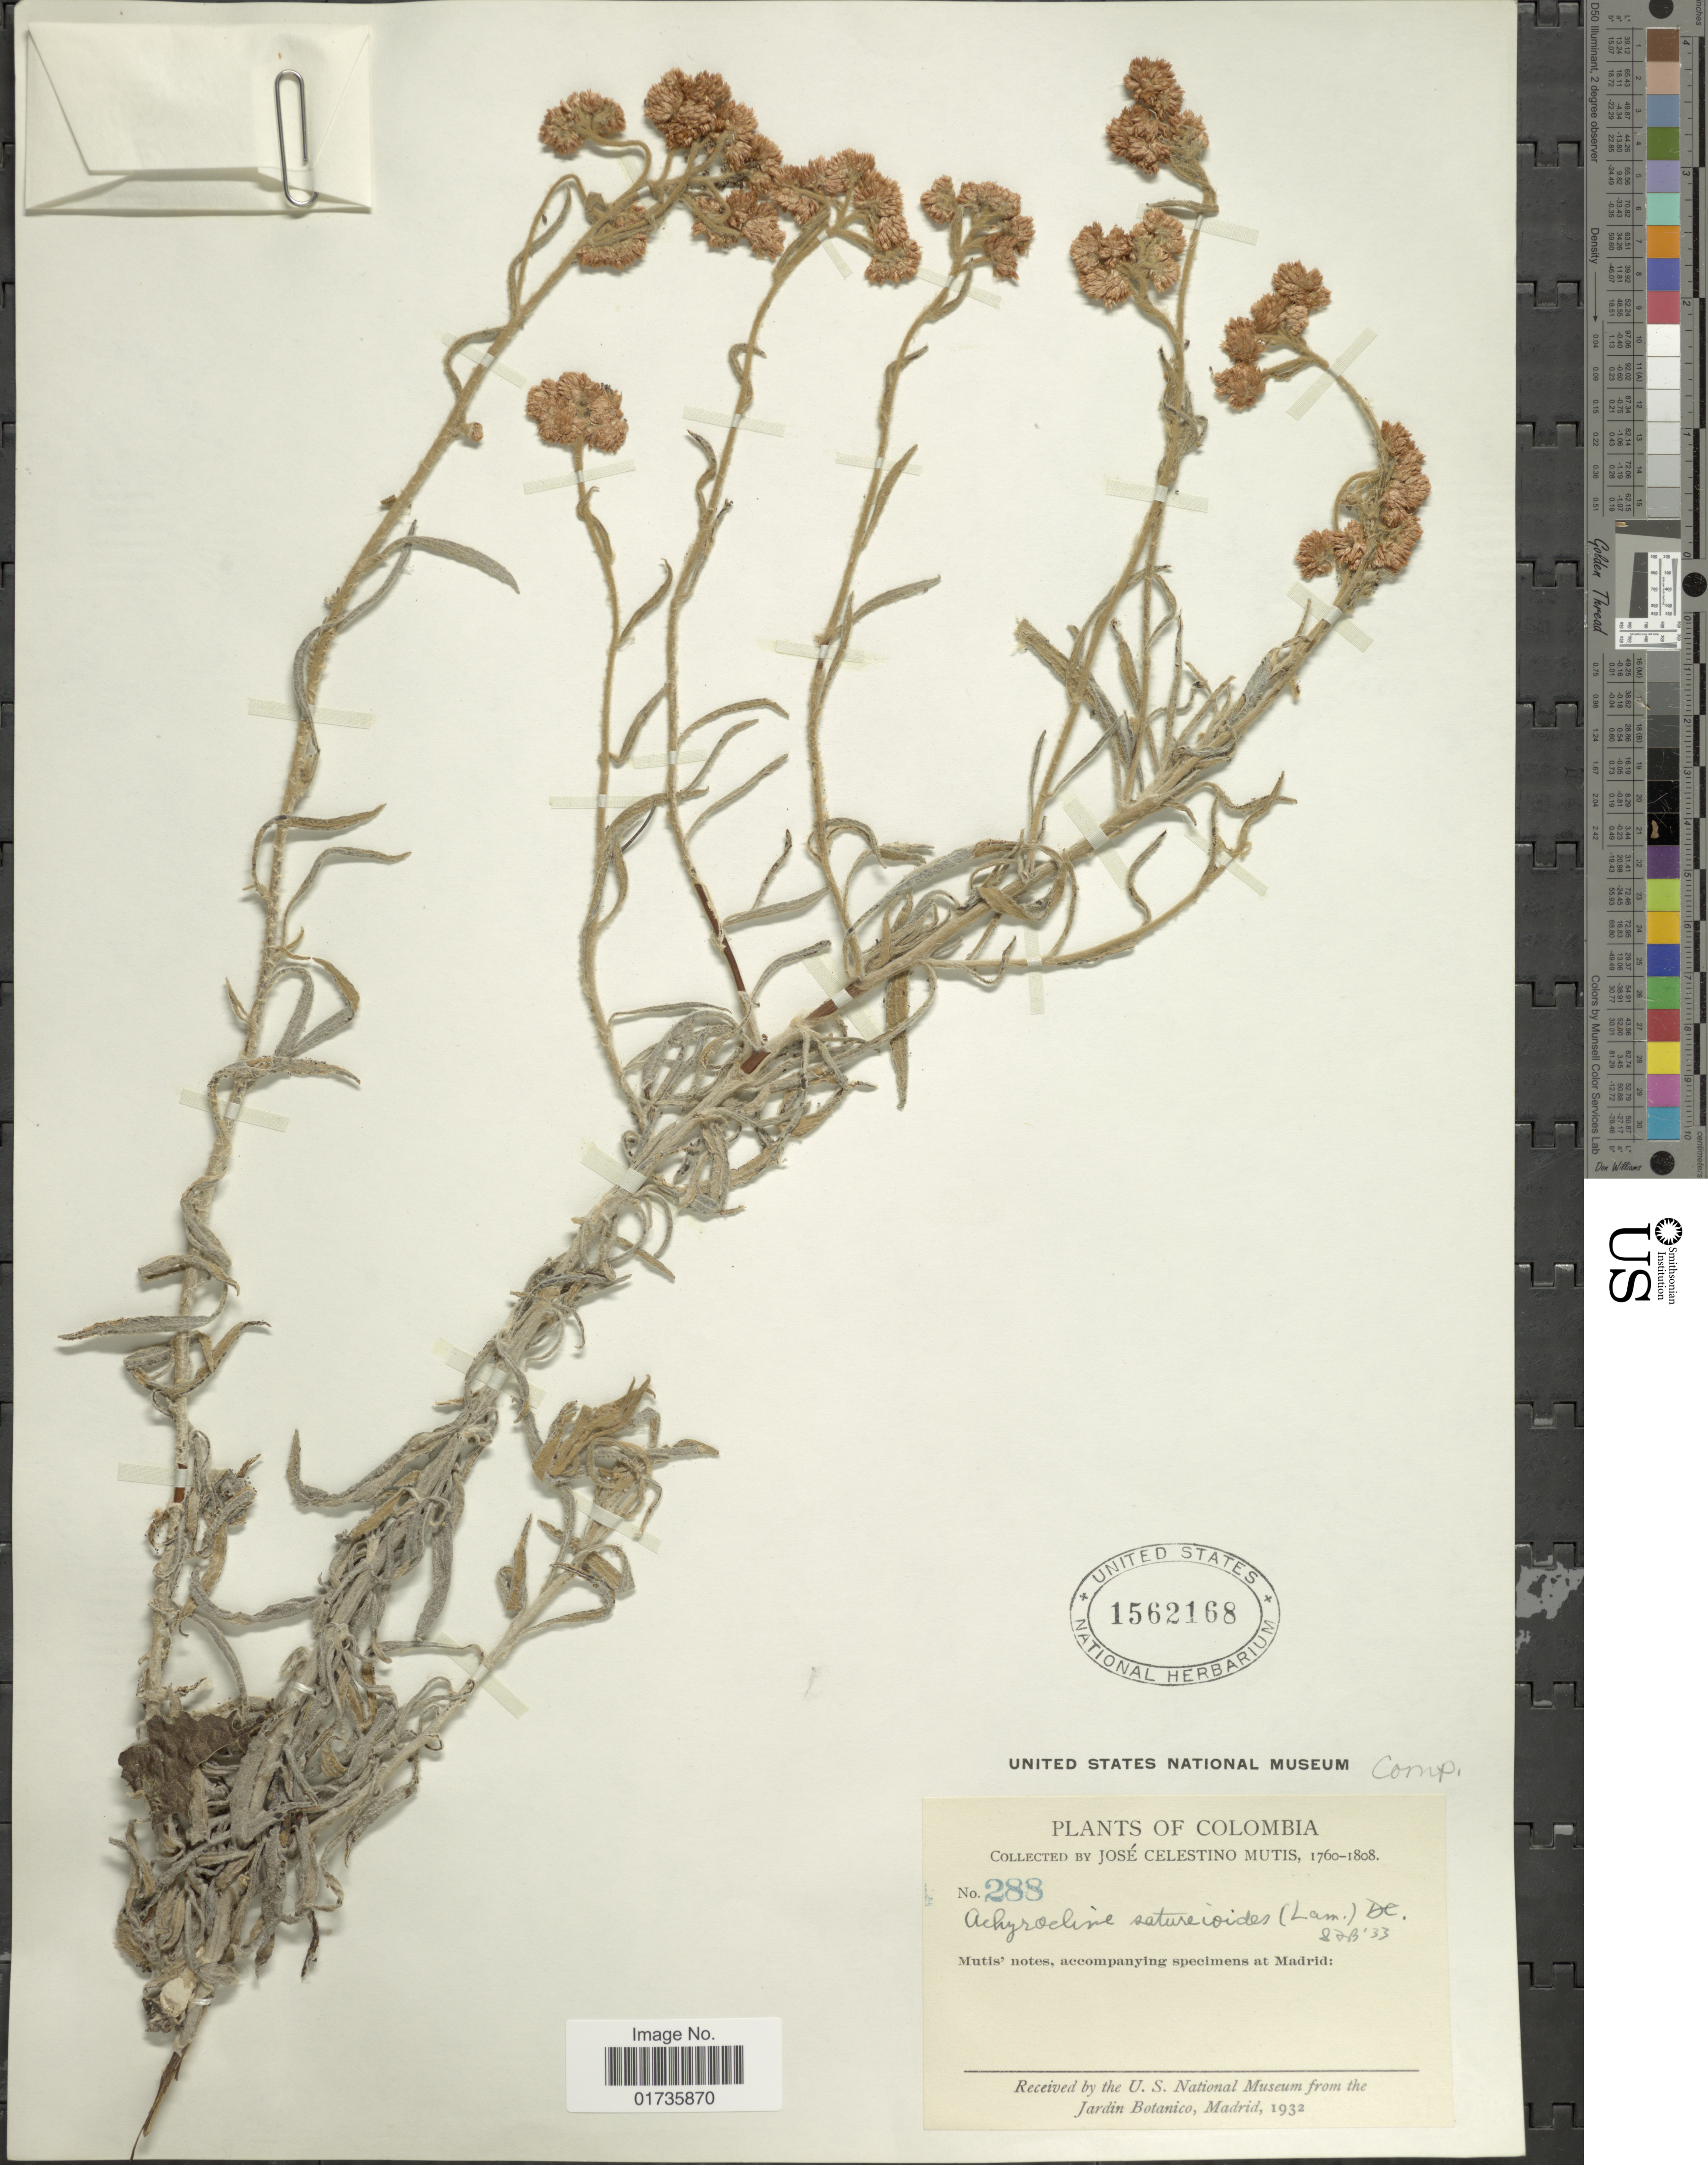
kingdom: Plantae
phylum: Tracheophyta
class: Magnoliopsida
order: Asterales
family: Asteraceae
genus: Achyrocline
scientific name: Achyrocline satureioides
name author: (Lam.) DC.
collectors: J. C. B. Mutis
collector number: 228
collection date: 1760/1808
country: Colombia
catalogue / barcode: US 1562168